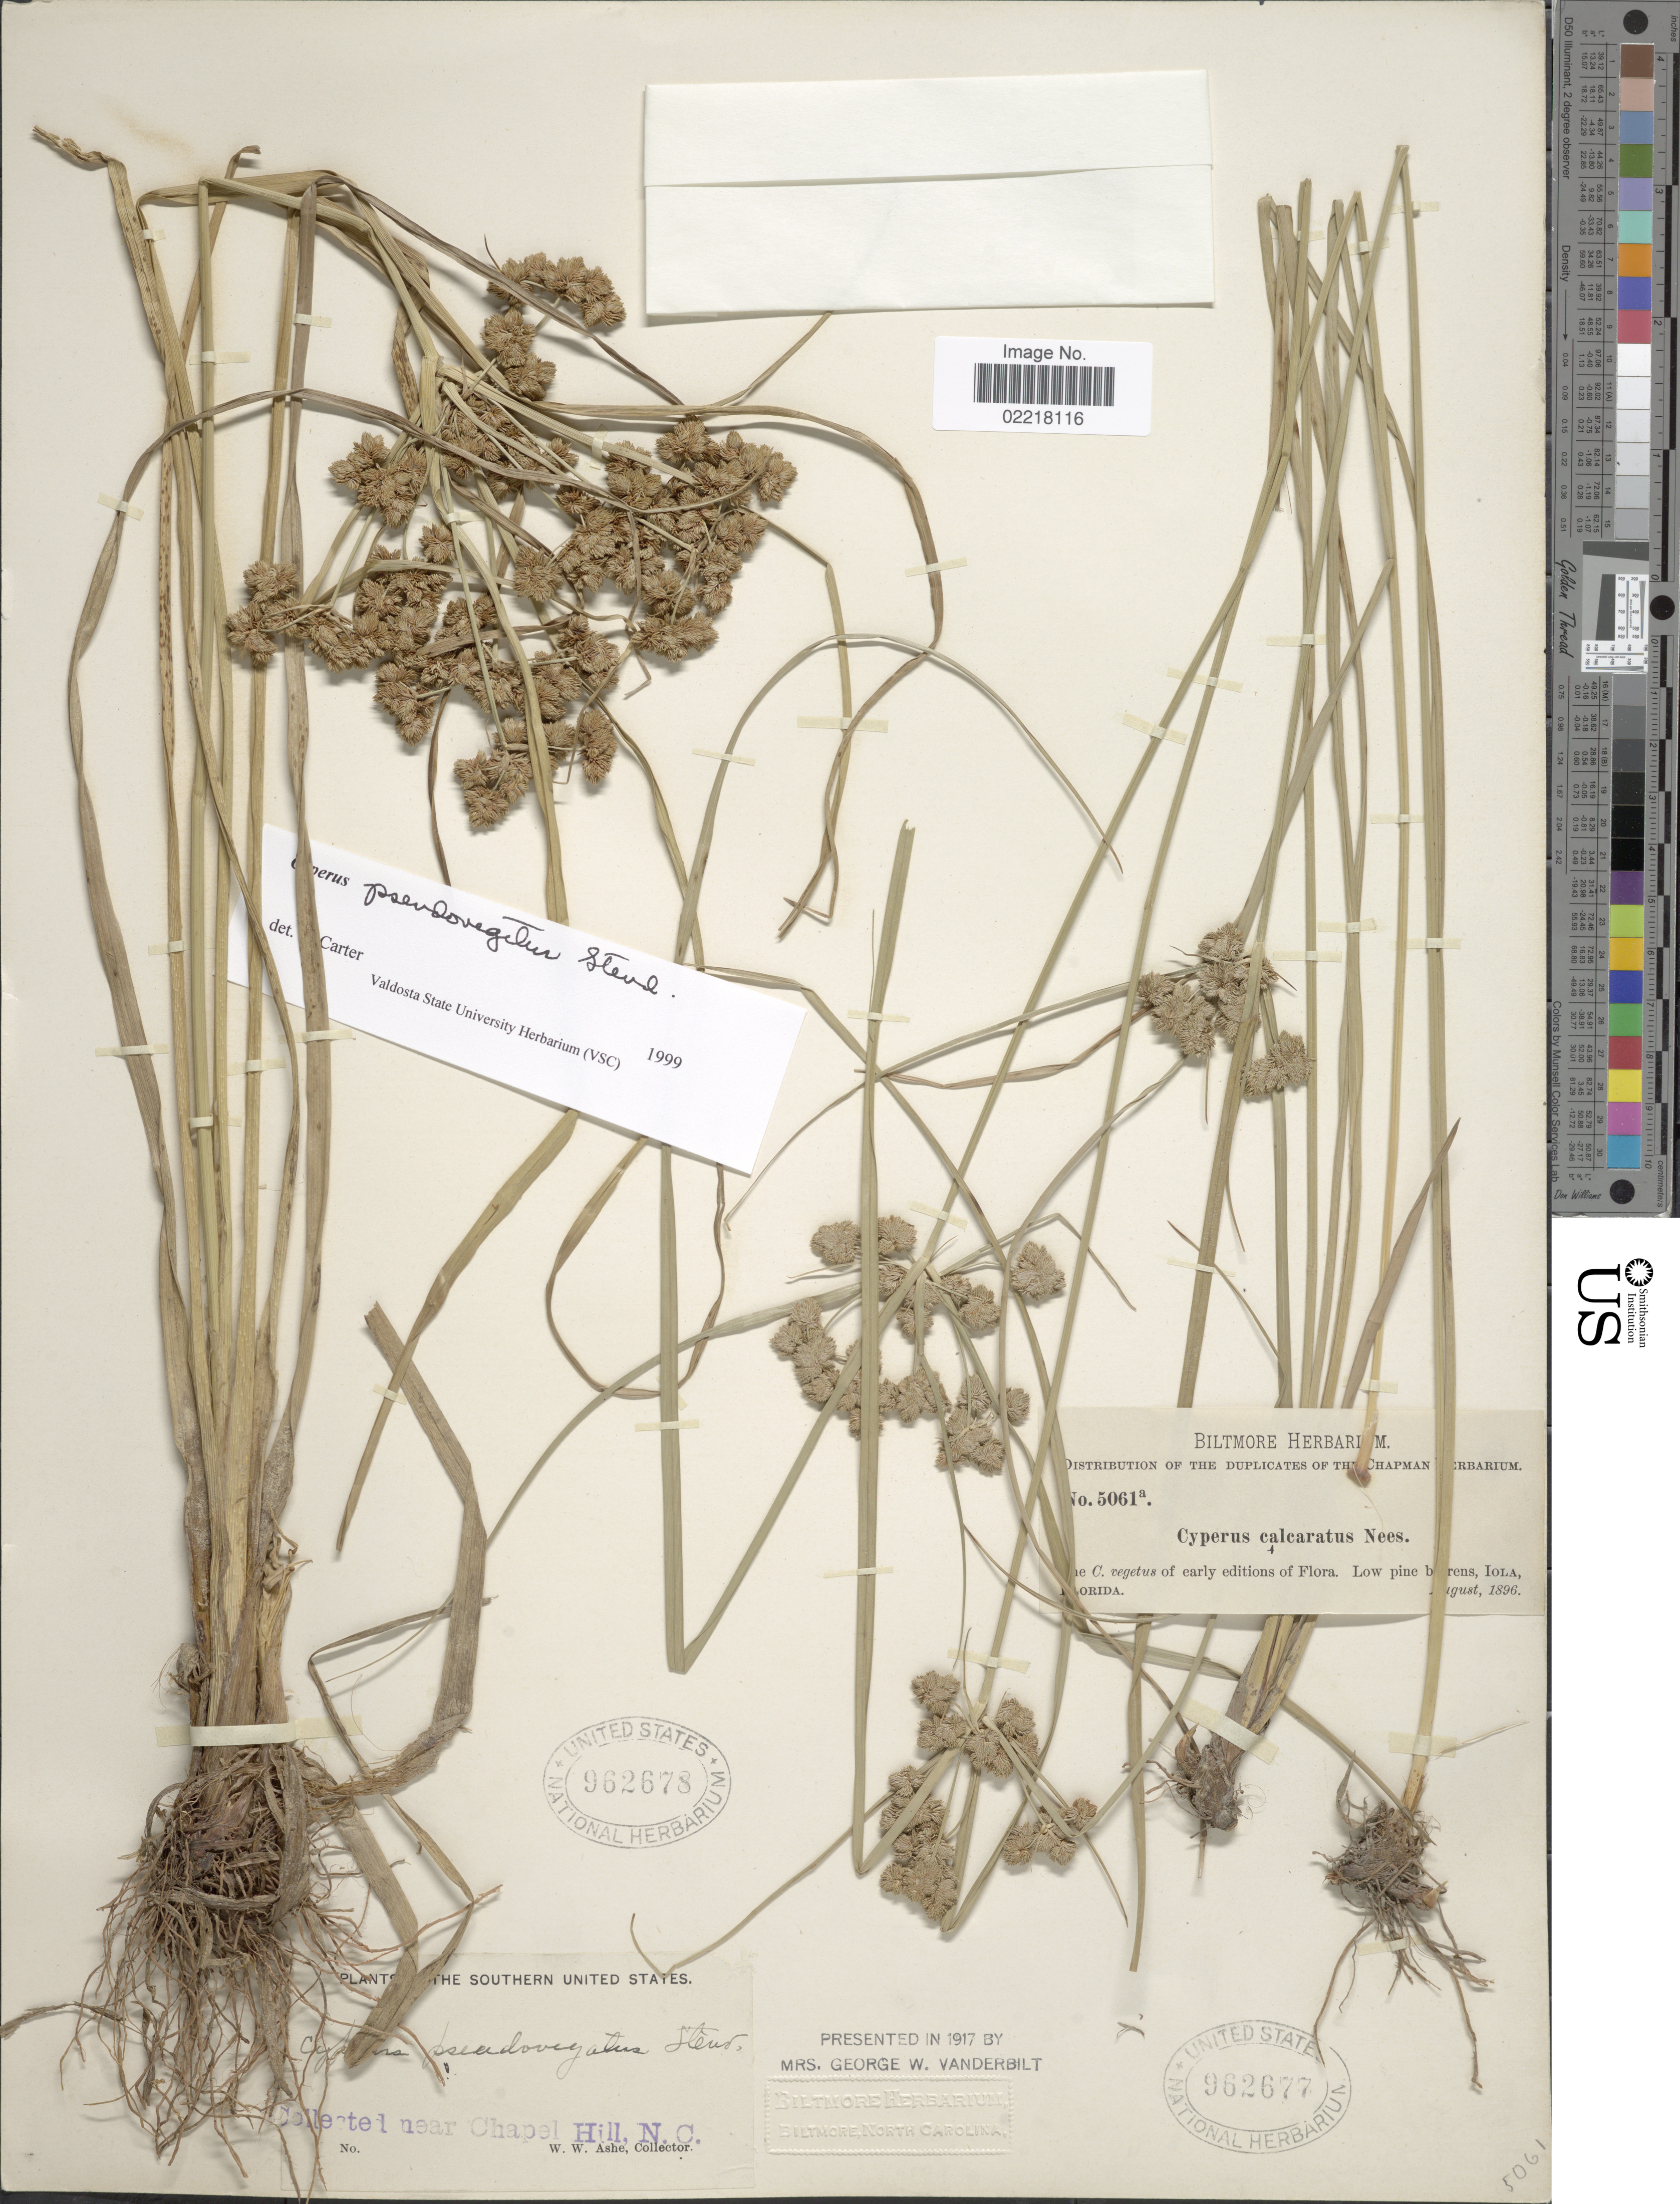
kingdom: Plantae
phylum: Tracheophyta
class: Liliopsida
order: Poales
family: Cyperaceae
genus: Cyperus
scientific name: Cyperus pseudovegetus Steud.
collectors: ex herb. Biltmore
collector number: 5061a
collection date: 1896-08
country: United States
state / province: Florida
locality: Low pine barrens, Iola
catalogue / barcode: US 962677